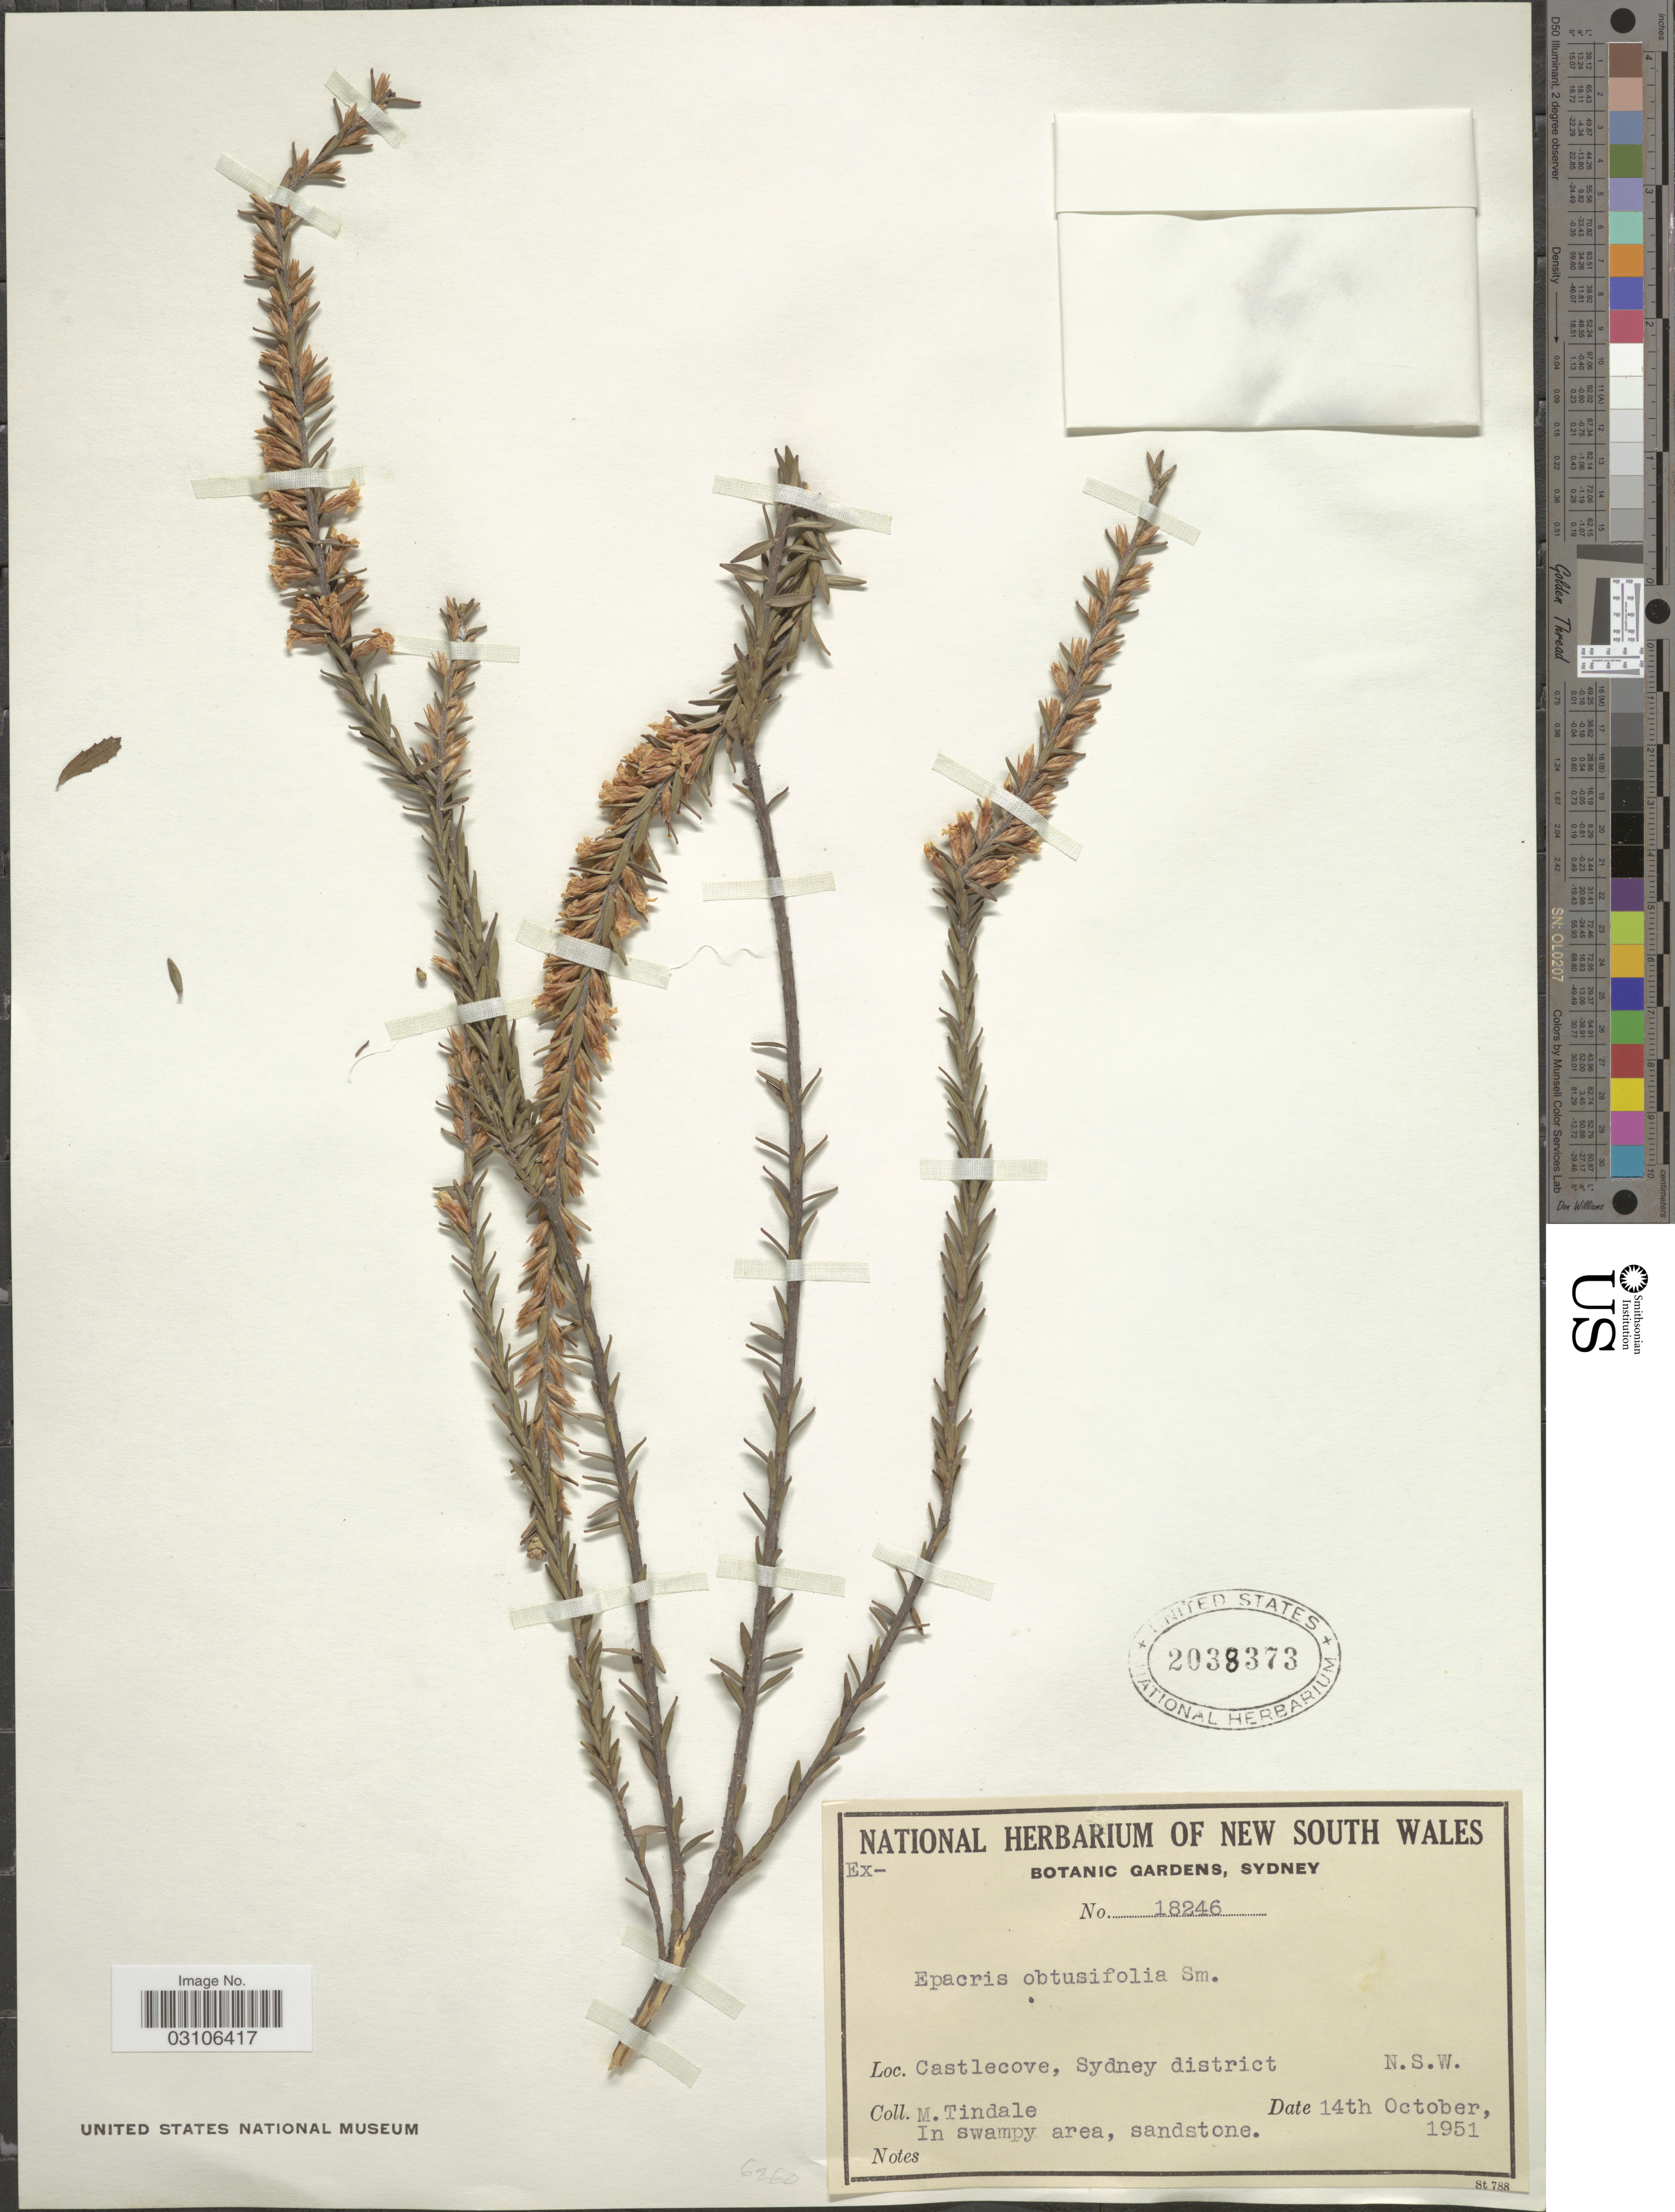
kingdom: Plantae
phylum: Tracheophyta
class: Magnoliopsida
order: Ericales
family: Ericaceae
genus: Epacris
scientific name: Epacris obtusifolia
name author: Sm.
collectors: M. D. Tindale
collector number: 18246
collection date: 1951-10-14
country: Australia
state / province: New South Wales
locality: Castlecove, Sydney district.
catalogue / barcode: US 2038373